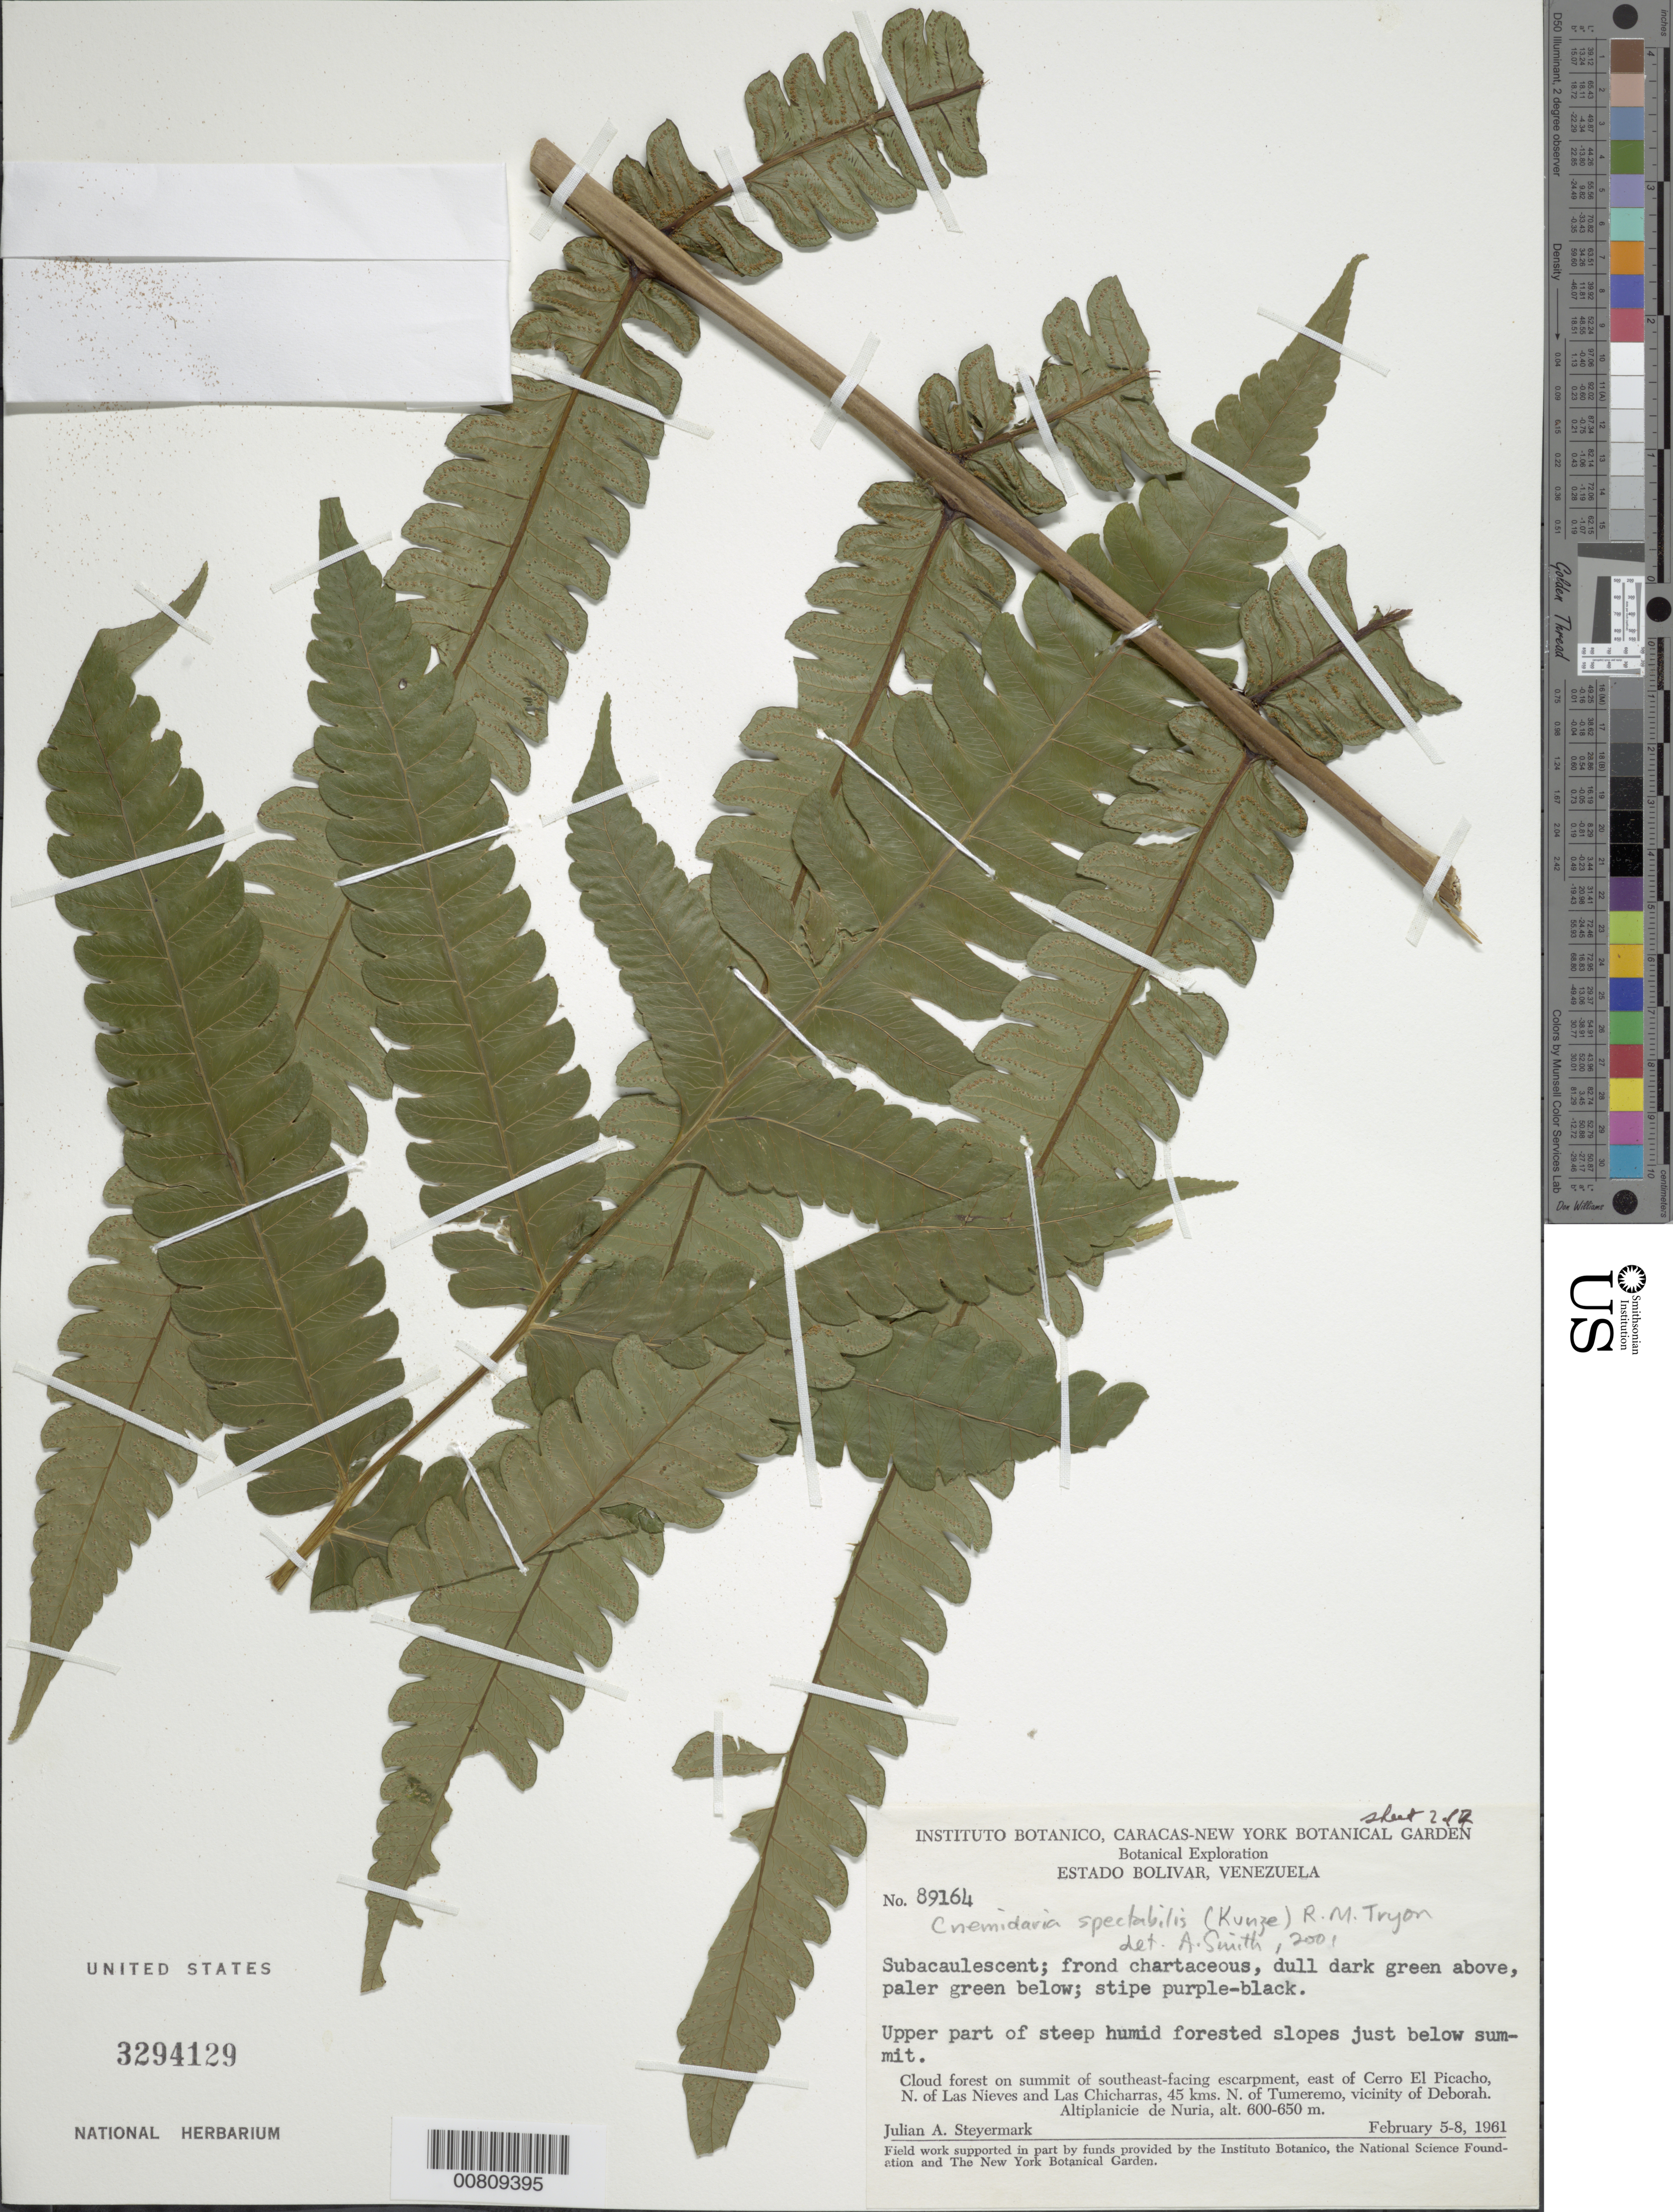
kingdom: Plantae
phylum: Tracheophyta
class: Polypodiopsida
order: Cyatheales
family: Cyatheaceae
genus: Cyathea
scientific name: Cyathea spectabilis var. spectabilis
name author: (Kunze) Domin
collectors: J. Steyermark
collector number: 89164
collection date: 1961-02-05/1961-02-08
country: Venezuela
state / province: Bolivar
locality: Upper part of steep humid forested slopes just below summit, Cloud forest on summit of southeast-facing escarpment, east of Cerro El Picacho, N. of Las Nieves and Las Chicharras, 45 kms. N. of Tumeremo, vicinity of Deborah, Altiplanicie de Nuria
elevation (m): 600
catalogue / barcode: US 3294129